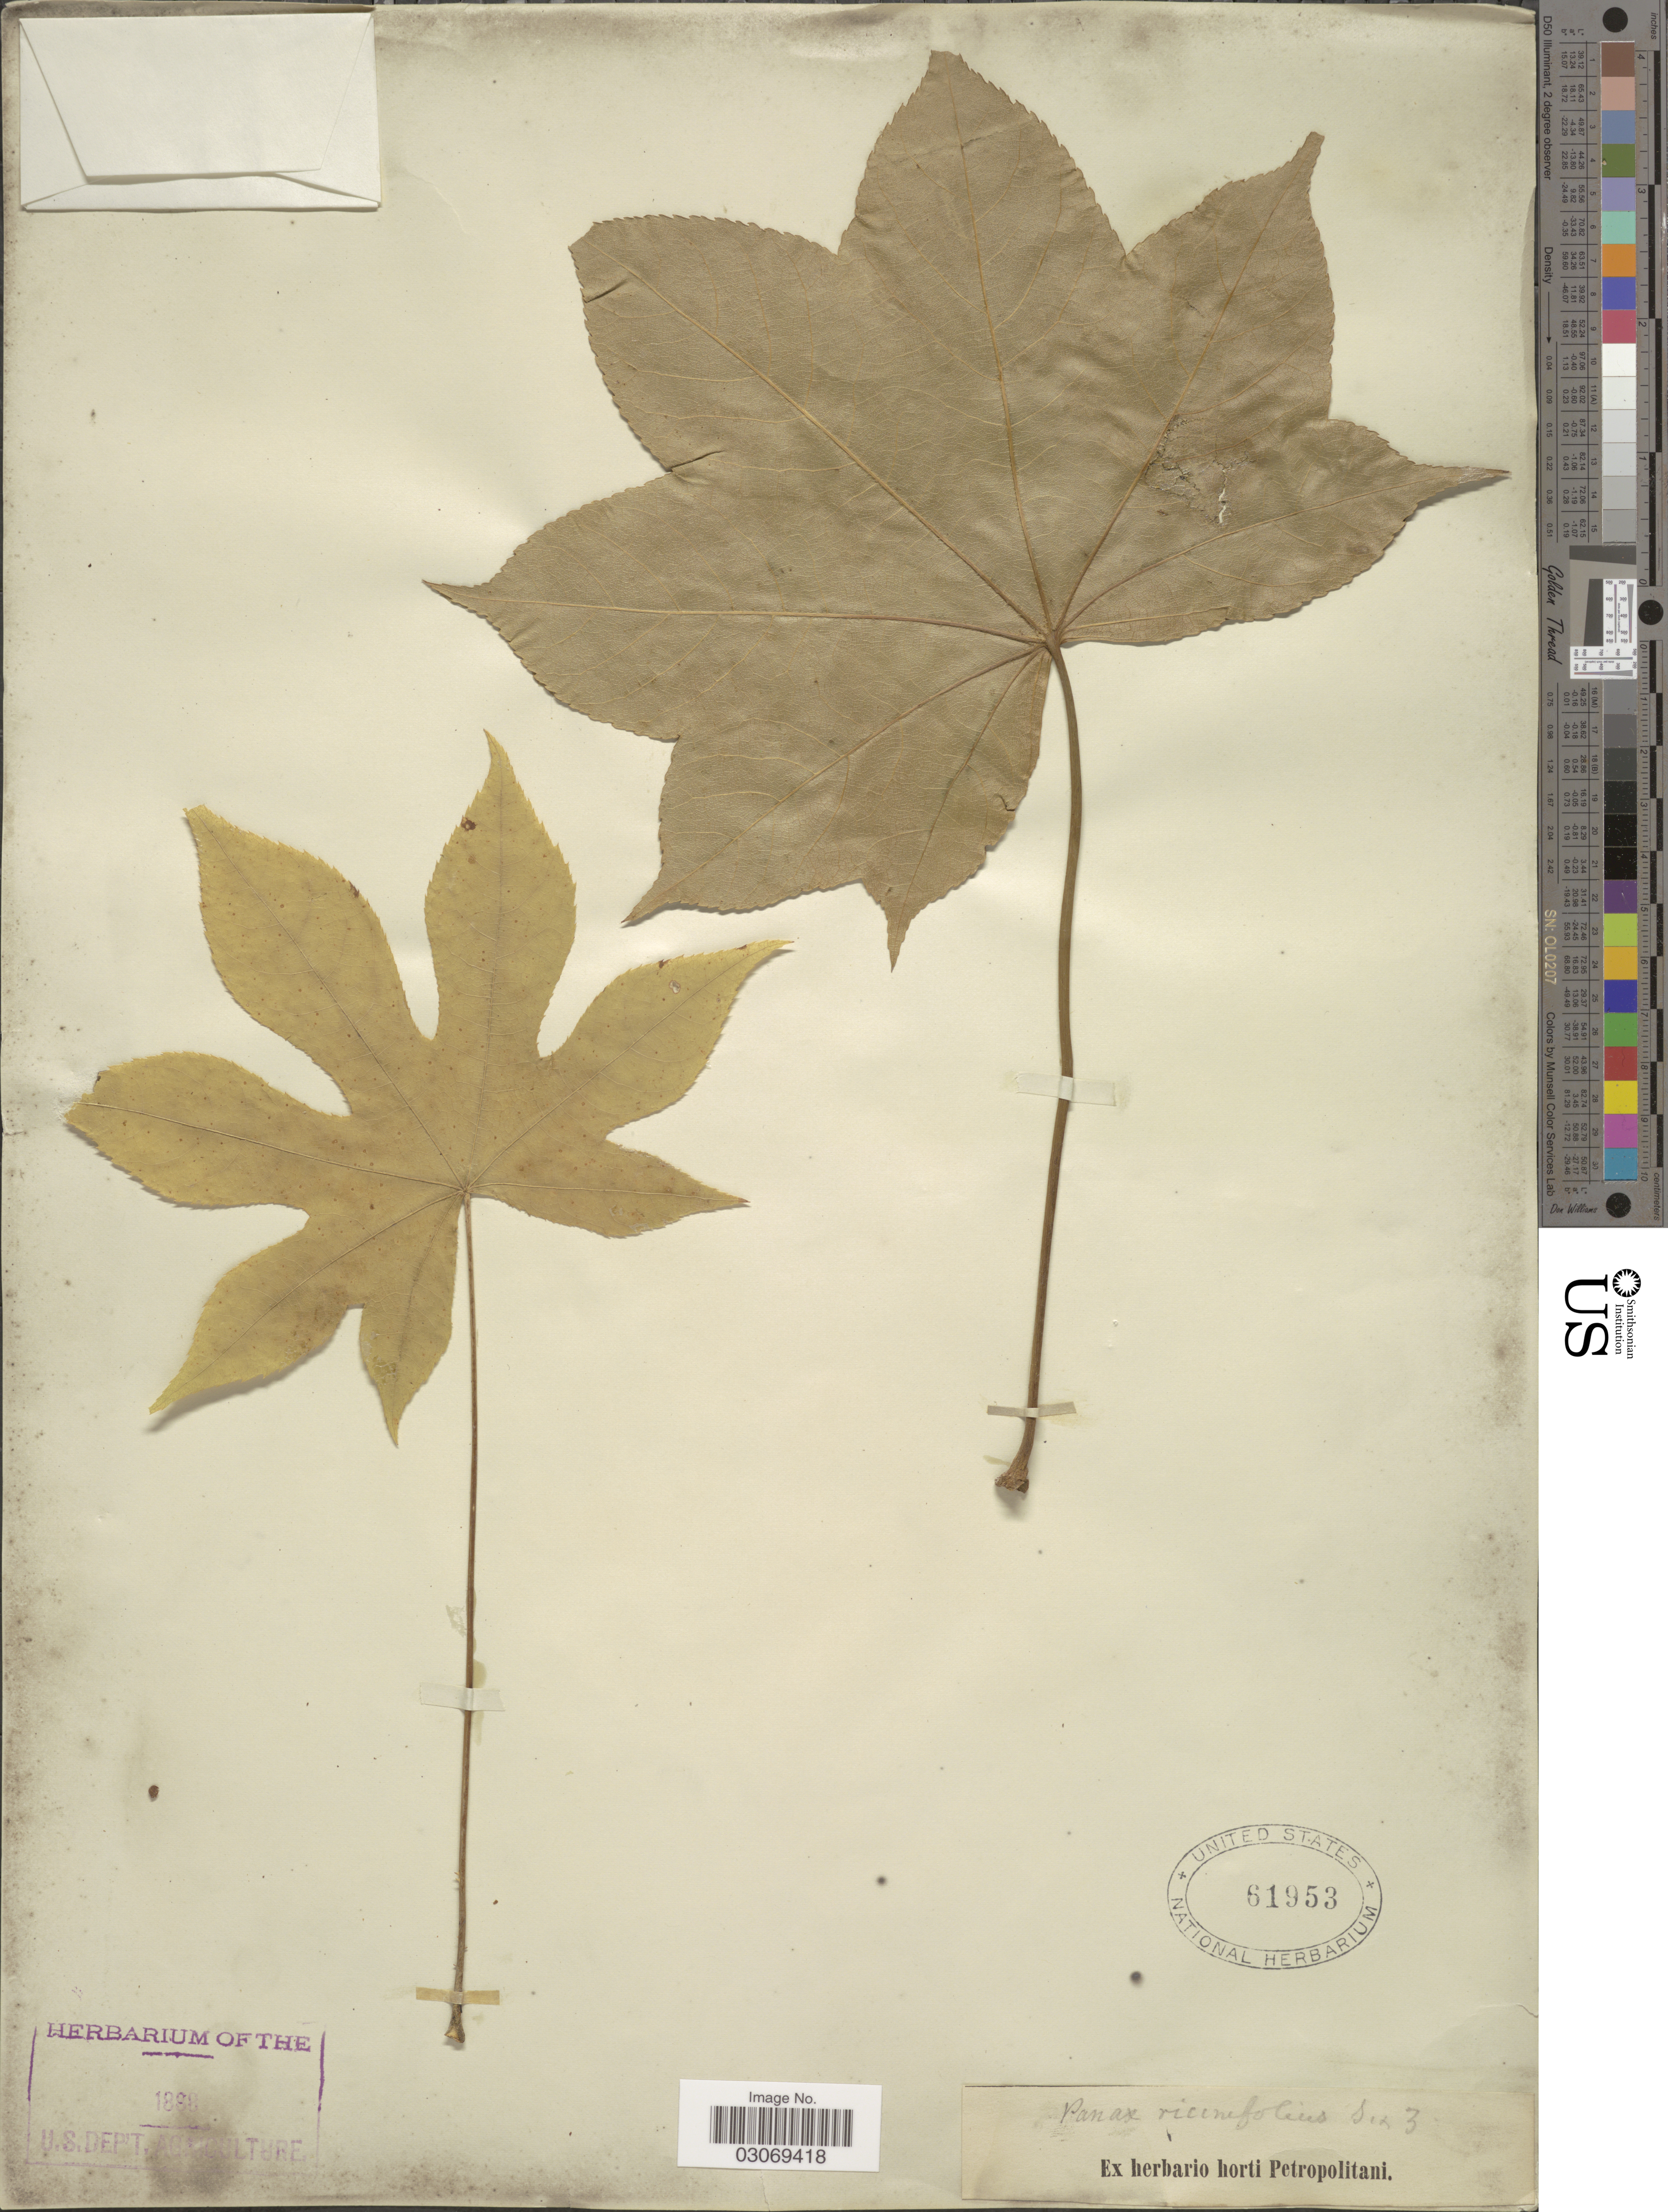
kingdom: Plantae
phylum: Tracheophyta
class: Magnoliopsida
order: Apiales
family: Araliaceae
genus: Kalopanax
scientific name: Kalopanax pictus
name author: (Thunb.) Nakai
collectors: ex herb. horti Petropolitani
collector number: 3?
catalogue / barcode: US 61953